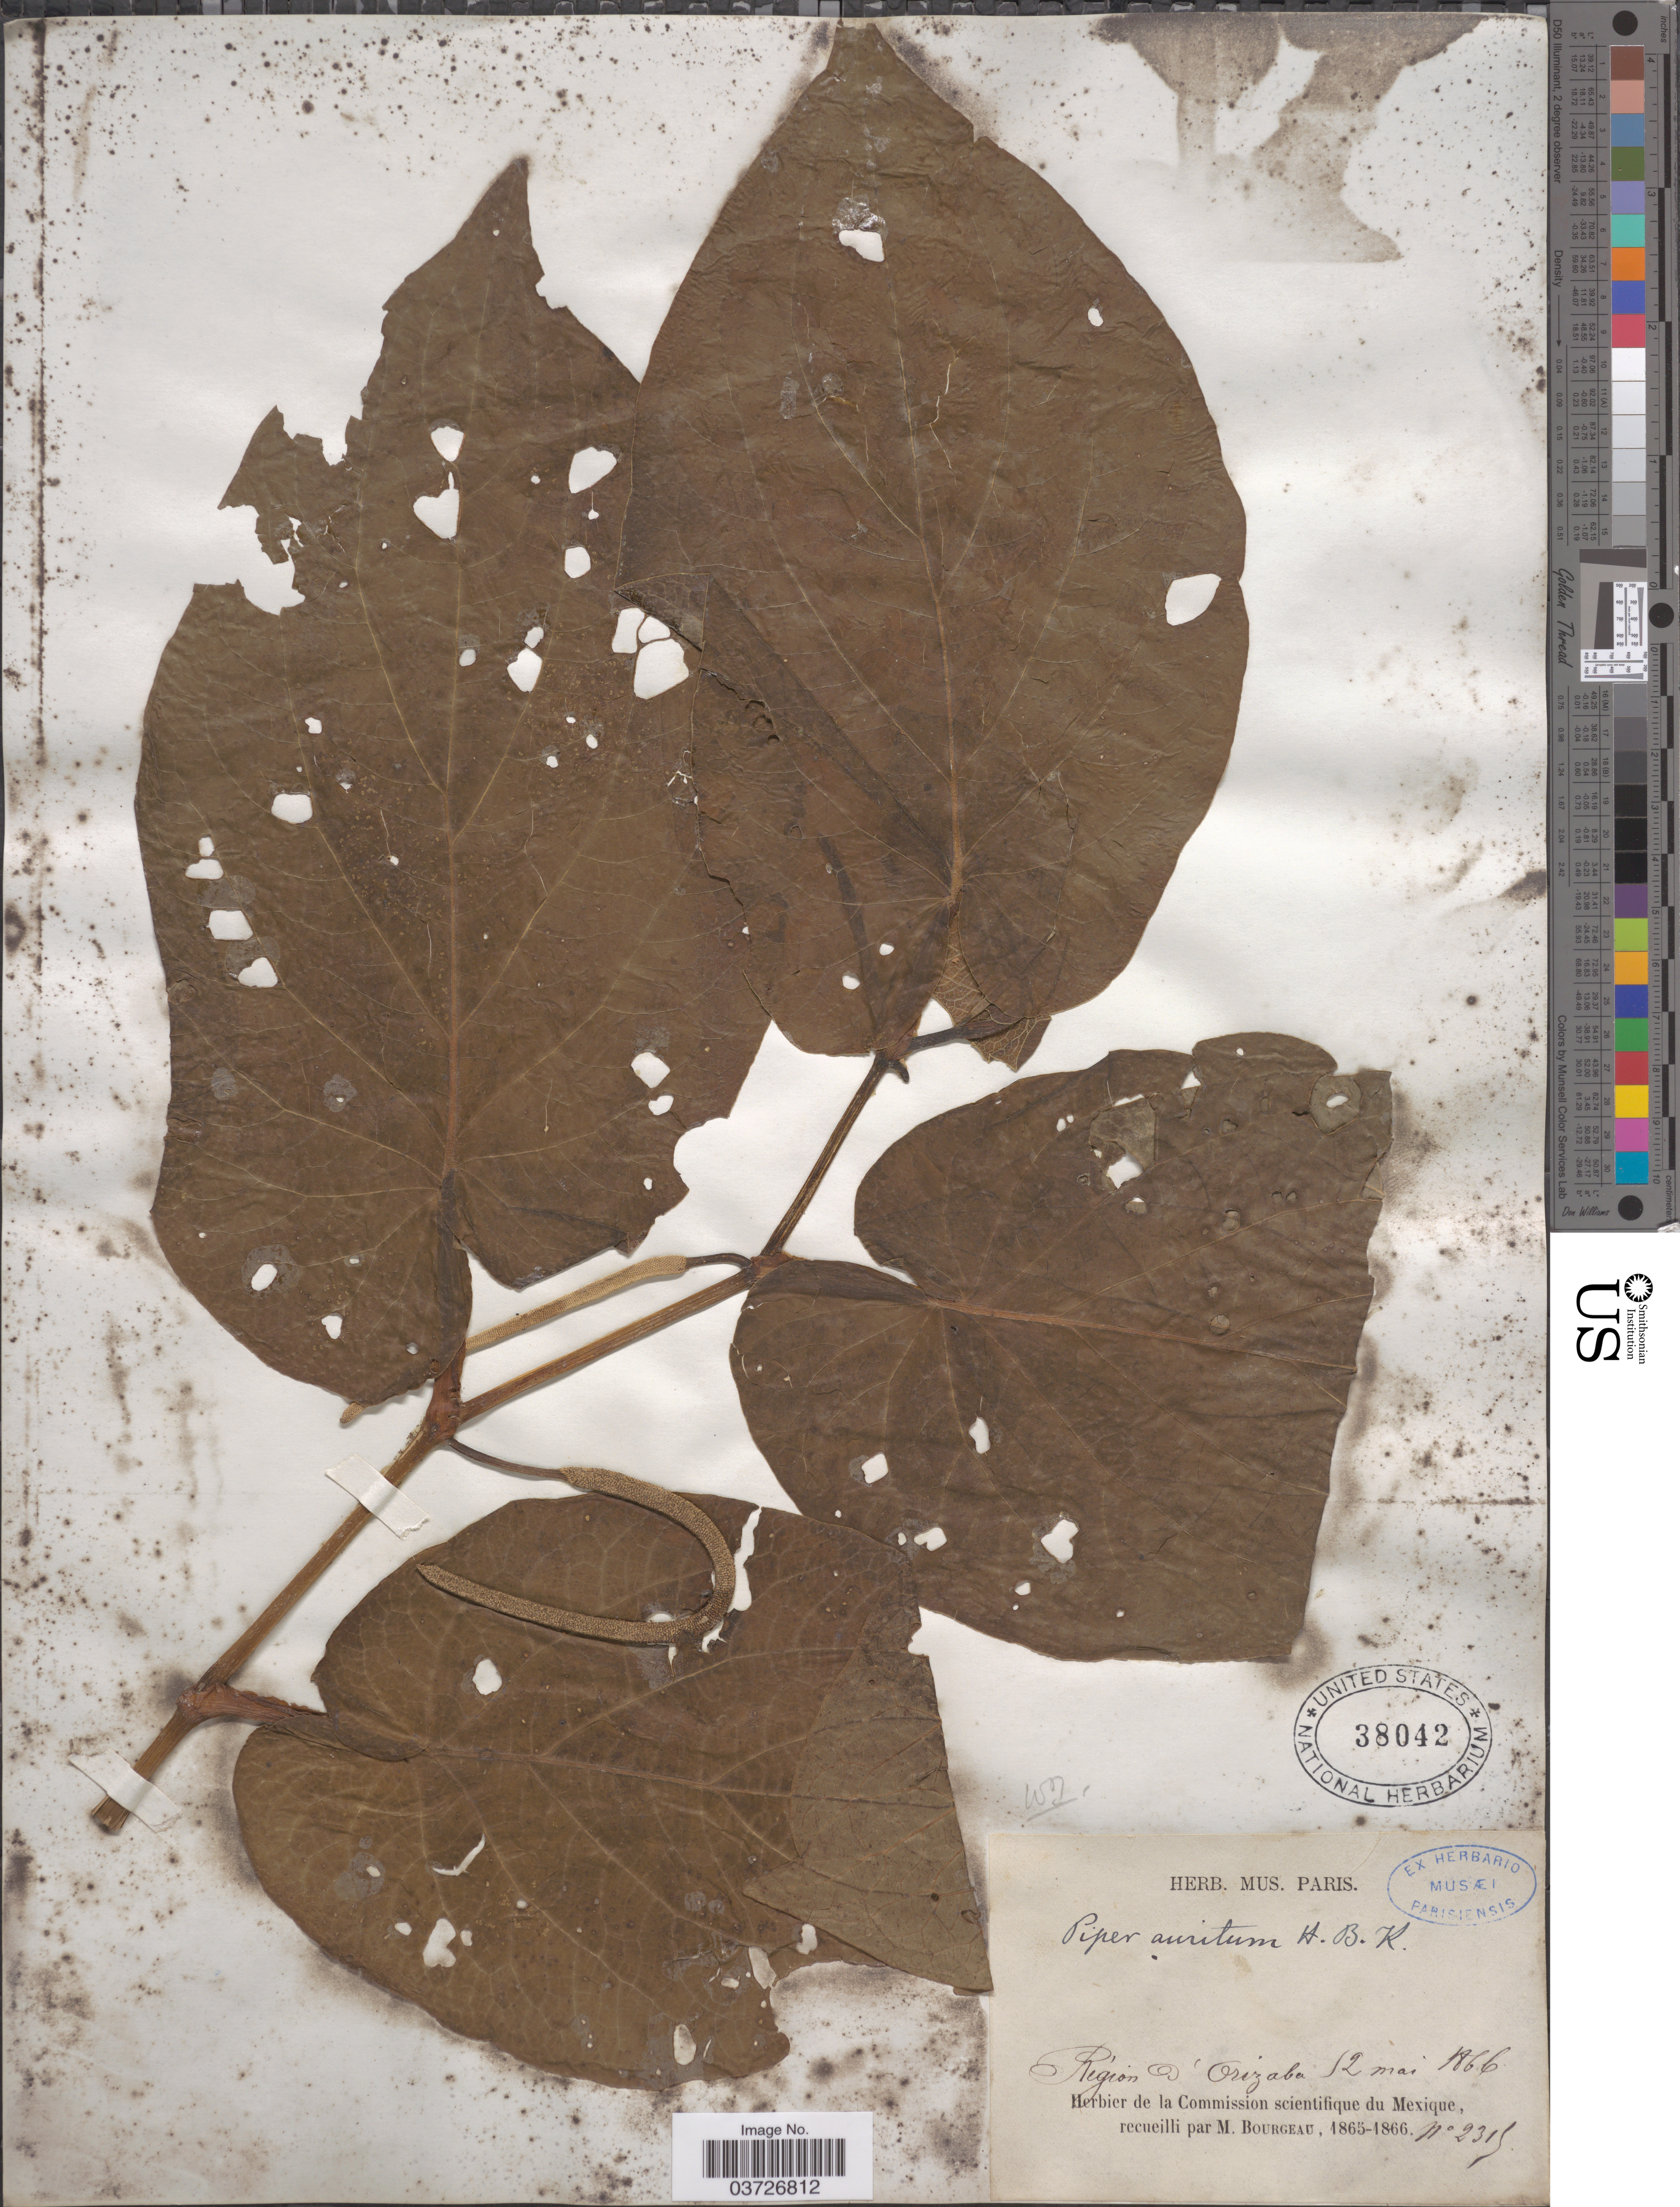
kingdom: Plantae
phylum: Tracheophyta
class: Magnoliopsida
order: Piperales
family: Piperaceae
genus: Piper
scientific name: Piper auritum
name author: Kunth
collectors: M. Bourgeau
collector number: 2315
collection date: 1866-05-12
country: Mexico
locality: Région d'Orizaba.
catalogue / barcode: US 38042